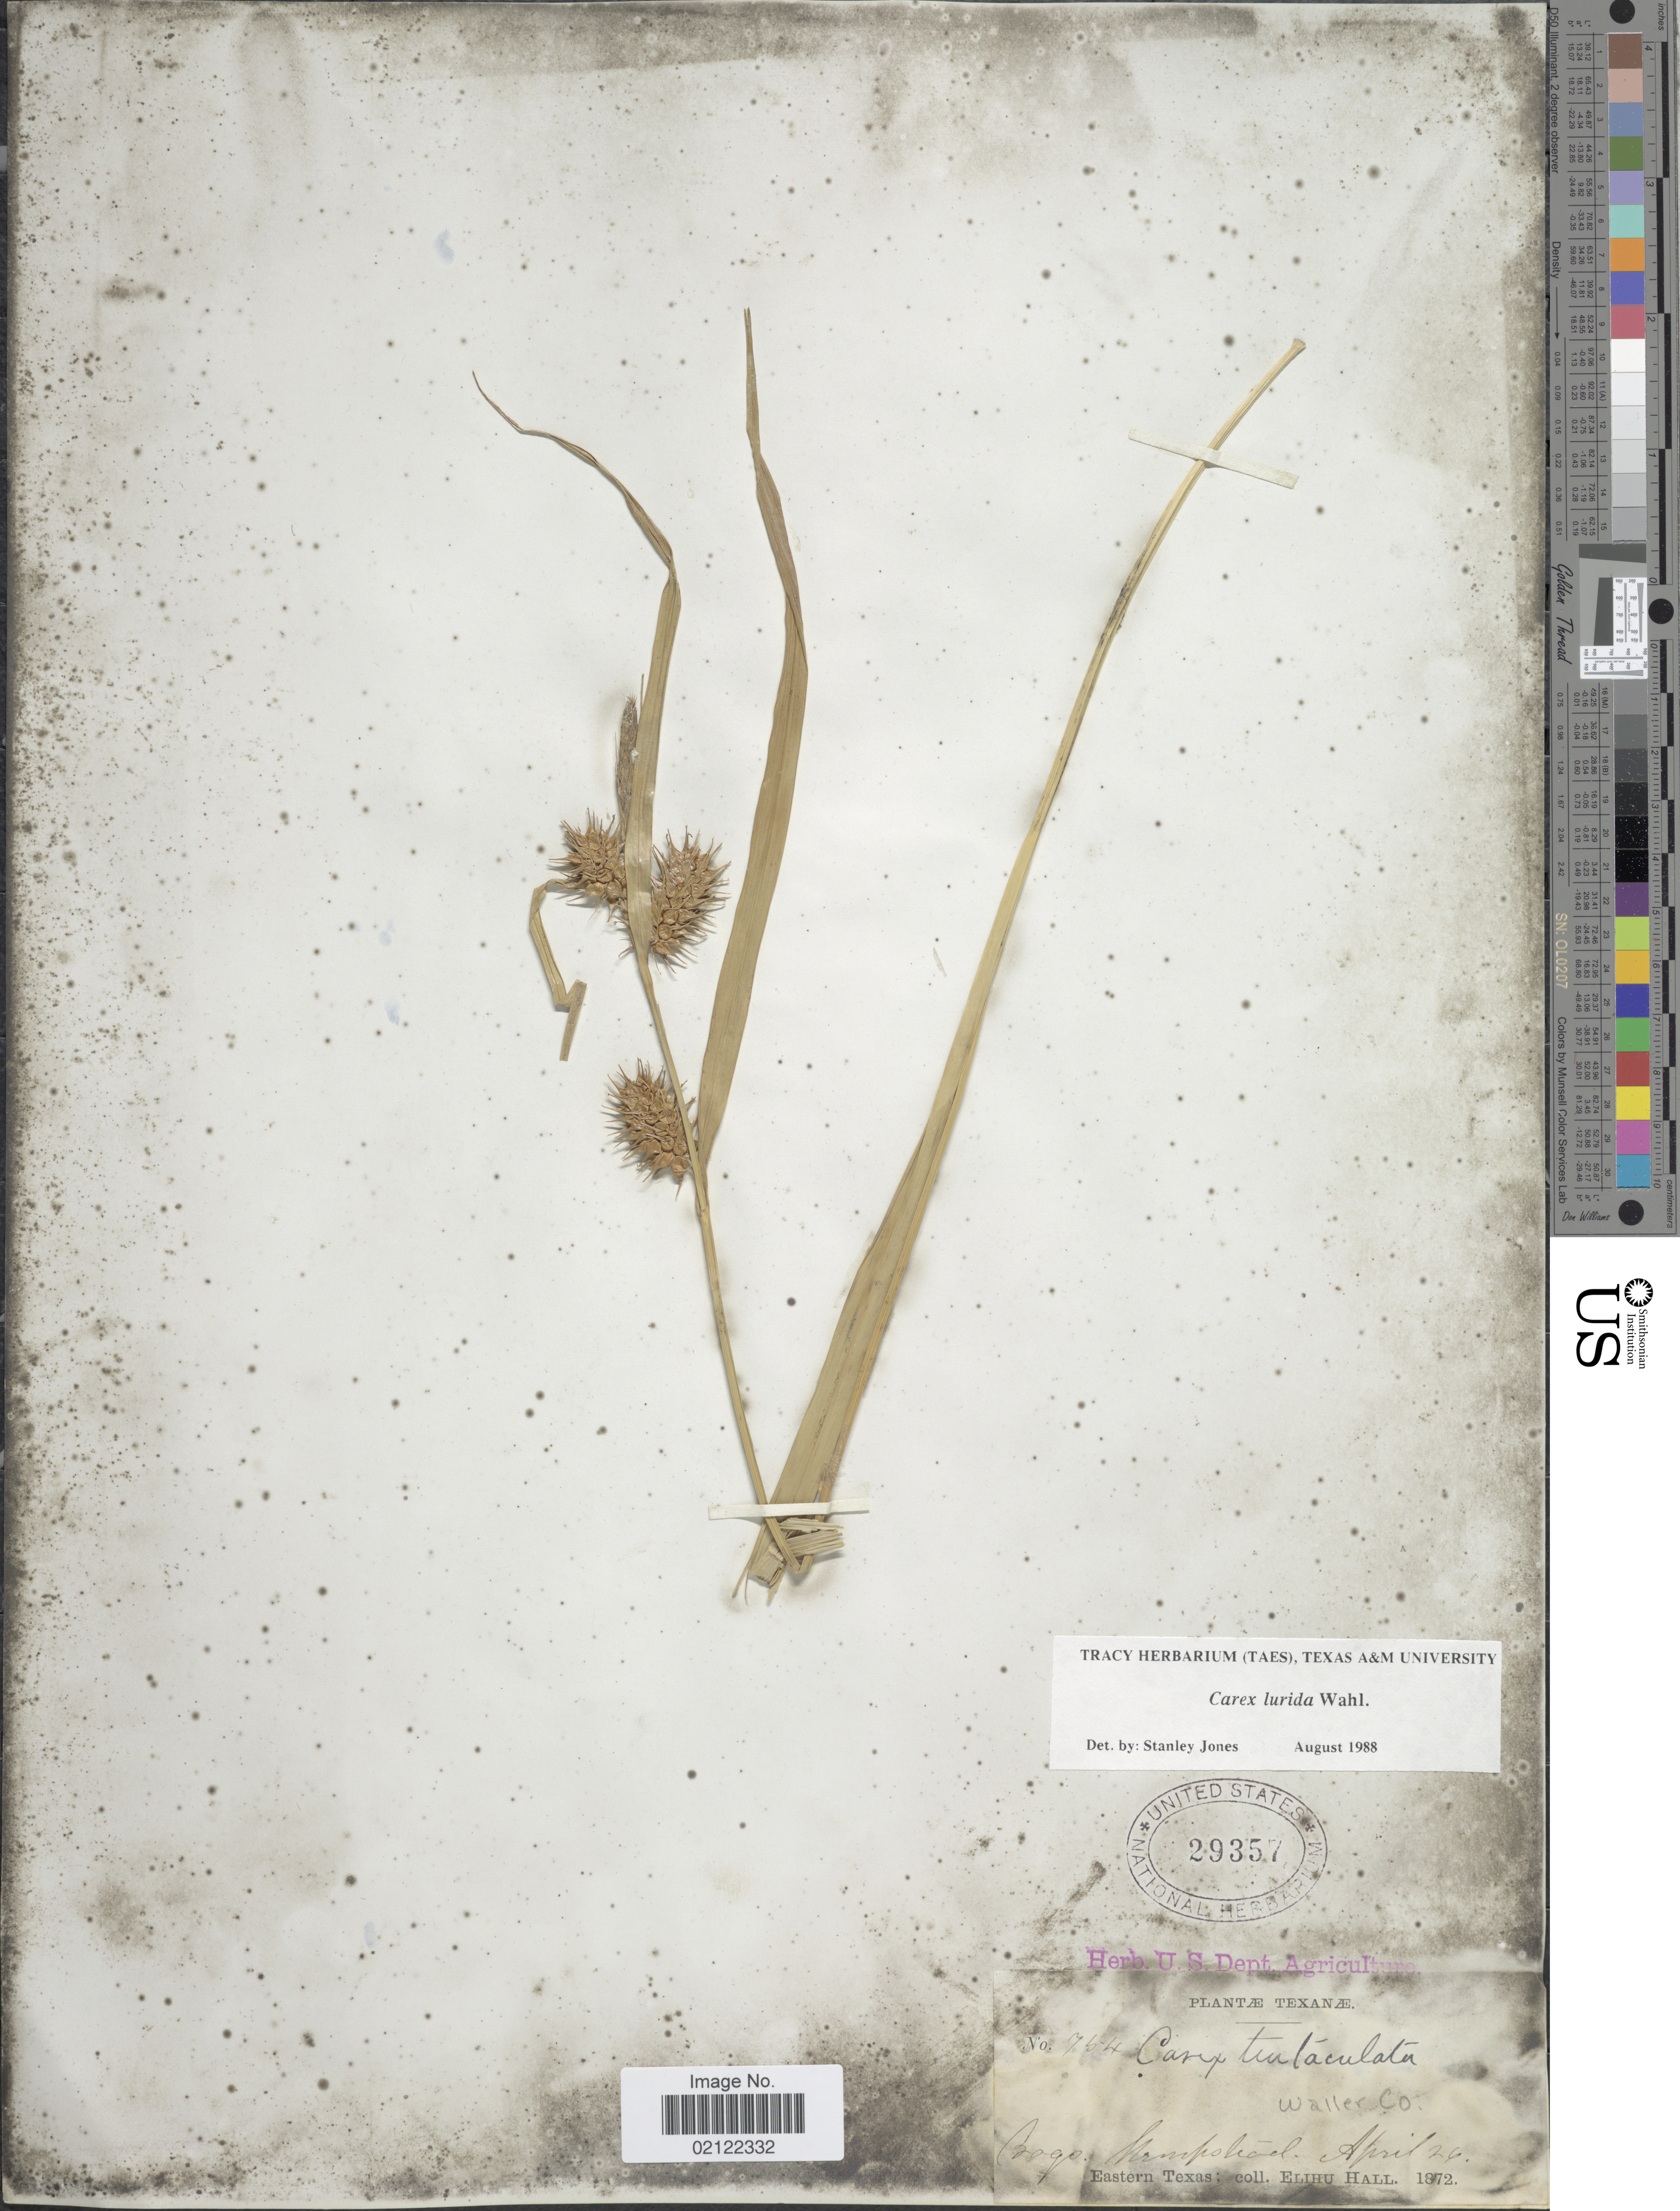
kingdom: Plantae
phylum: Tracheophyta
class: Liliopsida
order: Poales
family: Cyperaceae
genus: Carex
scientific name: Carex lurida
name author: Wahlenb.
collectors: E. Hall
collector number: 754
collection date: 1872-04-26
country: United States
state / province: Texas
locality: Waller Co. Bogo. Hempstead. Eastern Texas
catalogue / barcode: US 29357